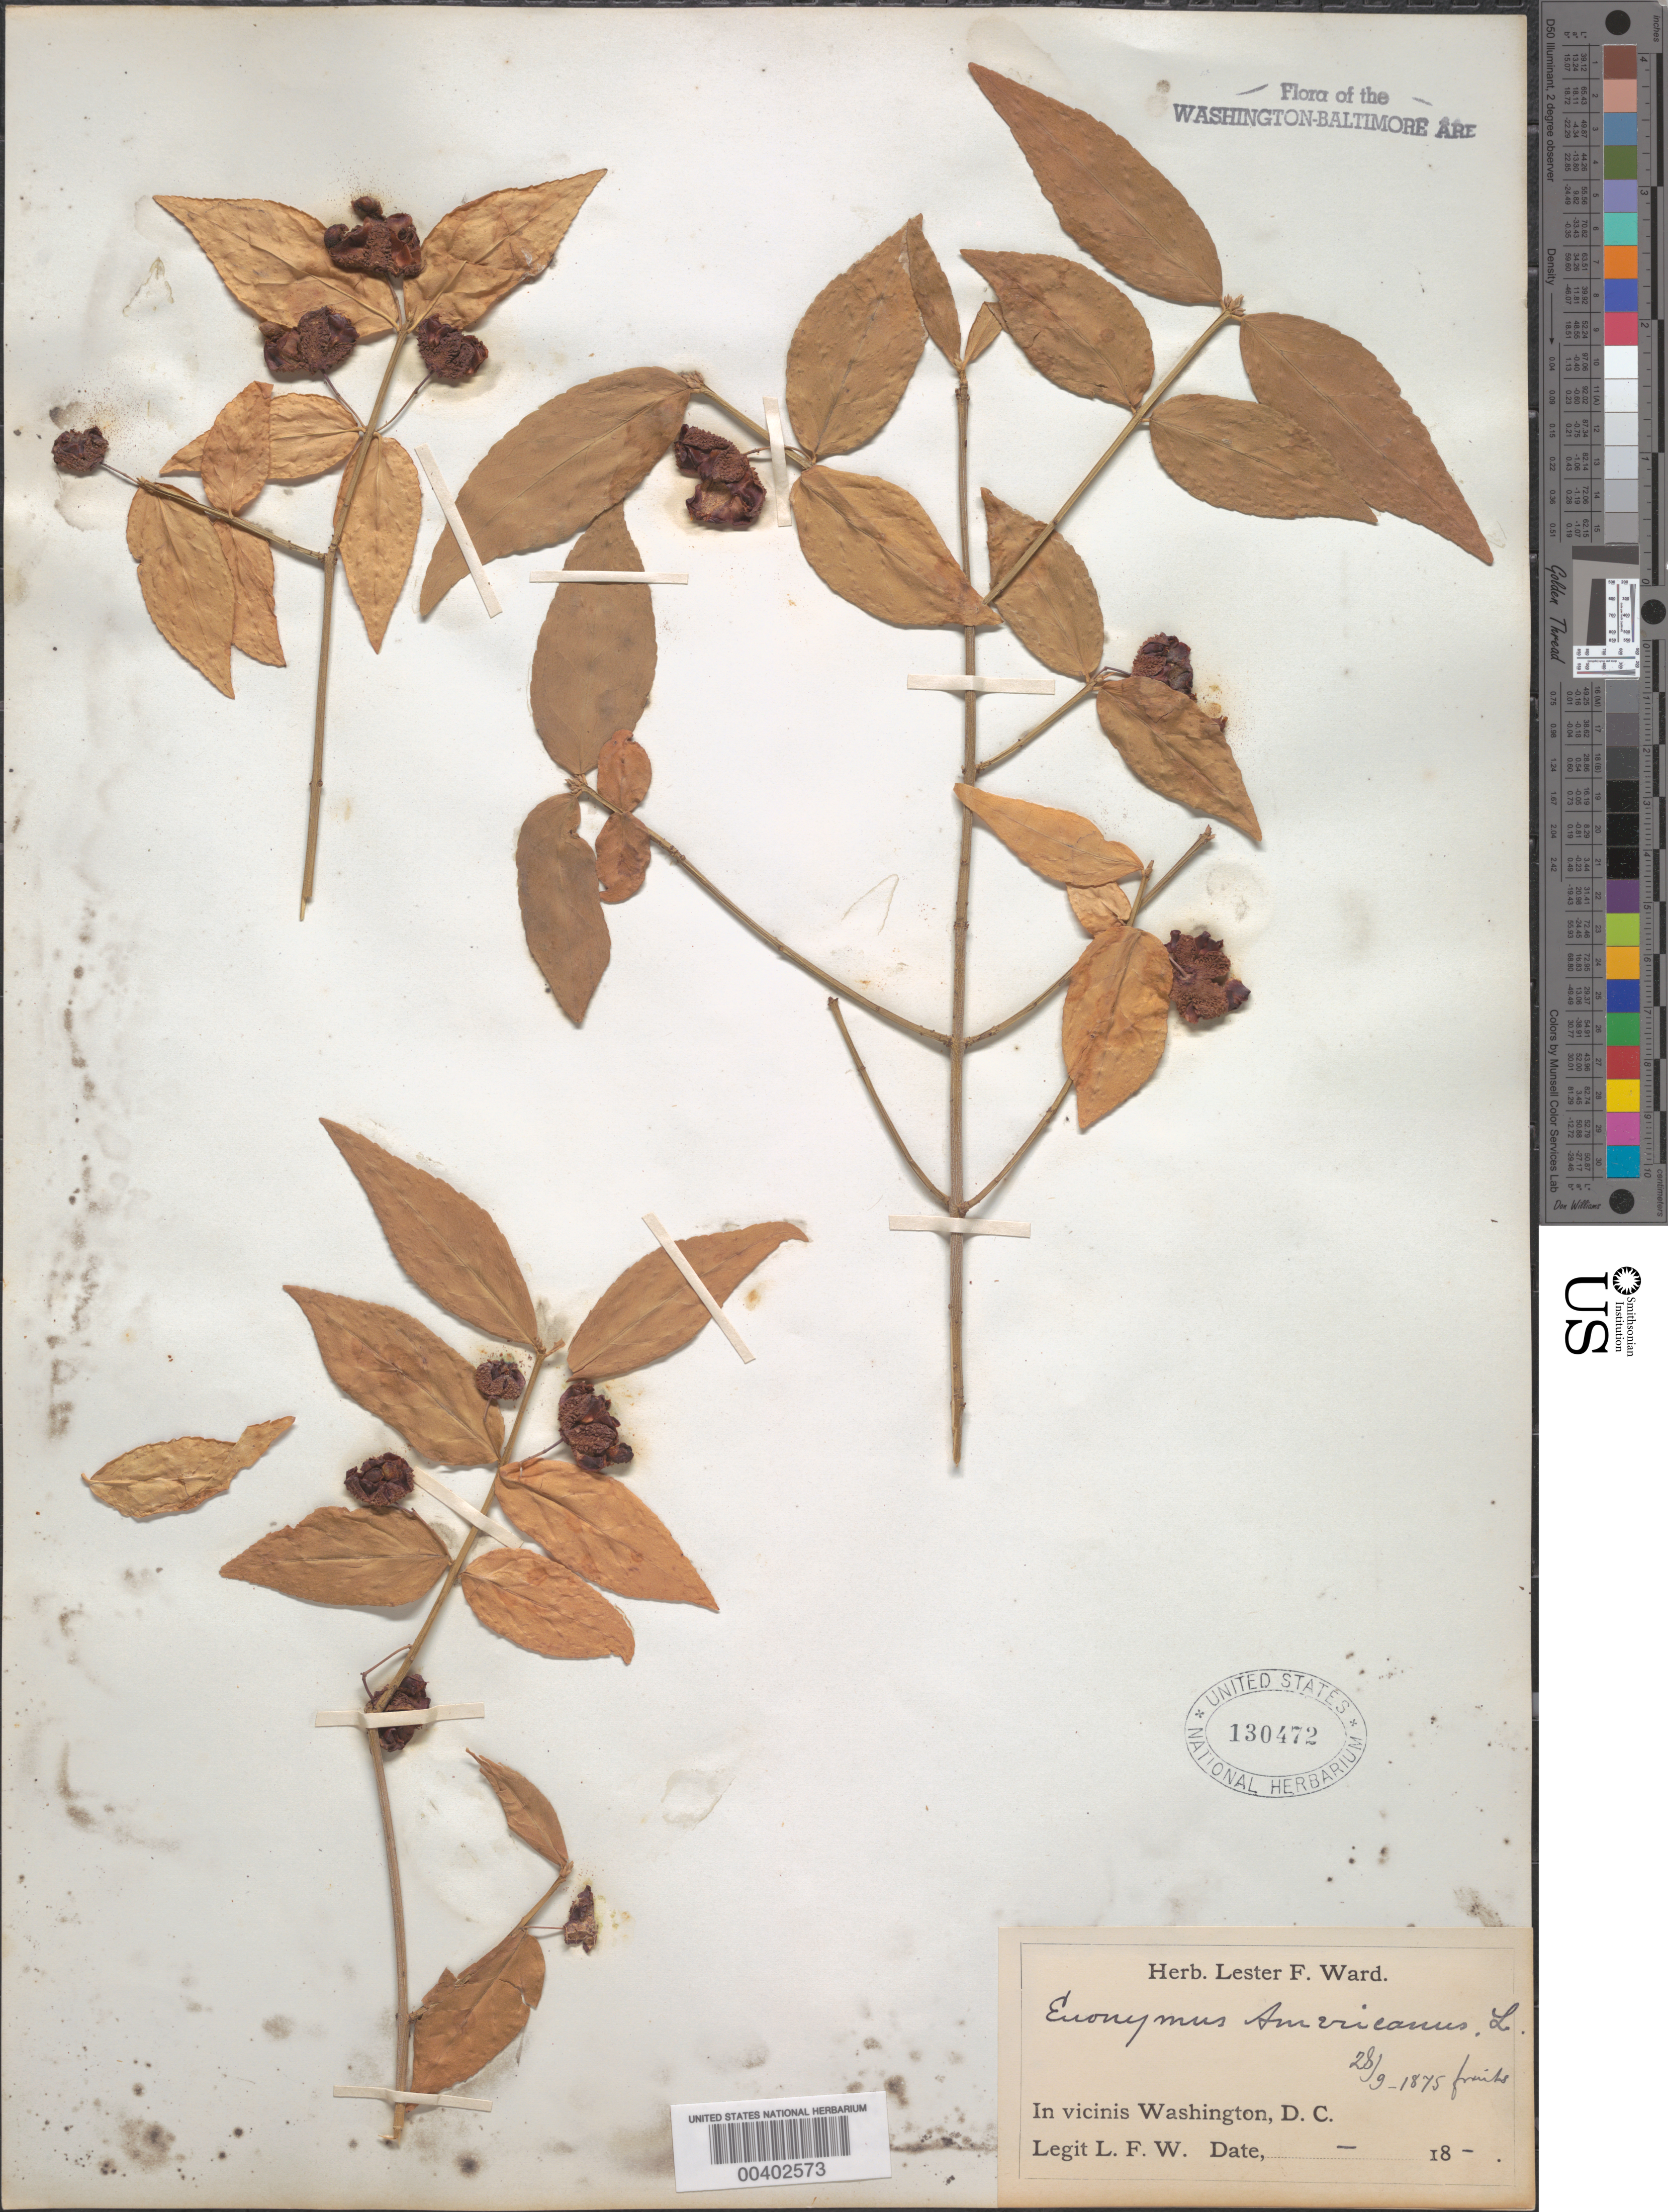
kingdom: Plantae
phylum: Tracheophyta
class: Magnoliopsida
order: Celastrales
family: Celastraceae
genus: Euonymus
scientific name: Euonymus americanus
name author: L.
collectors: L. F. Ward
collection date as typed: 28 Sep 1875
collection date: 1875-09-28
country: United States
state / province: District of Columbia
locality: Washington DC Area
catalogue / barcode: US 130472